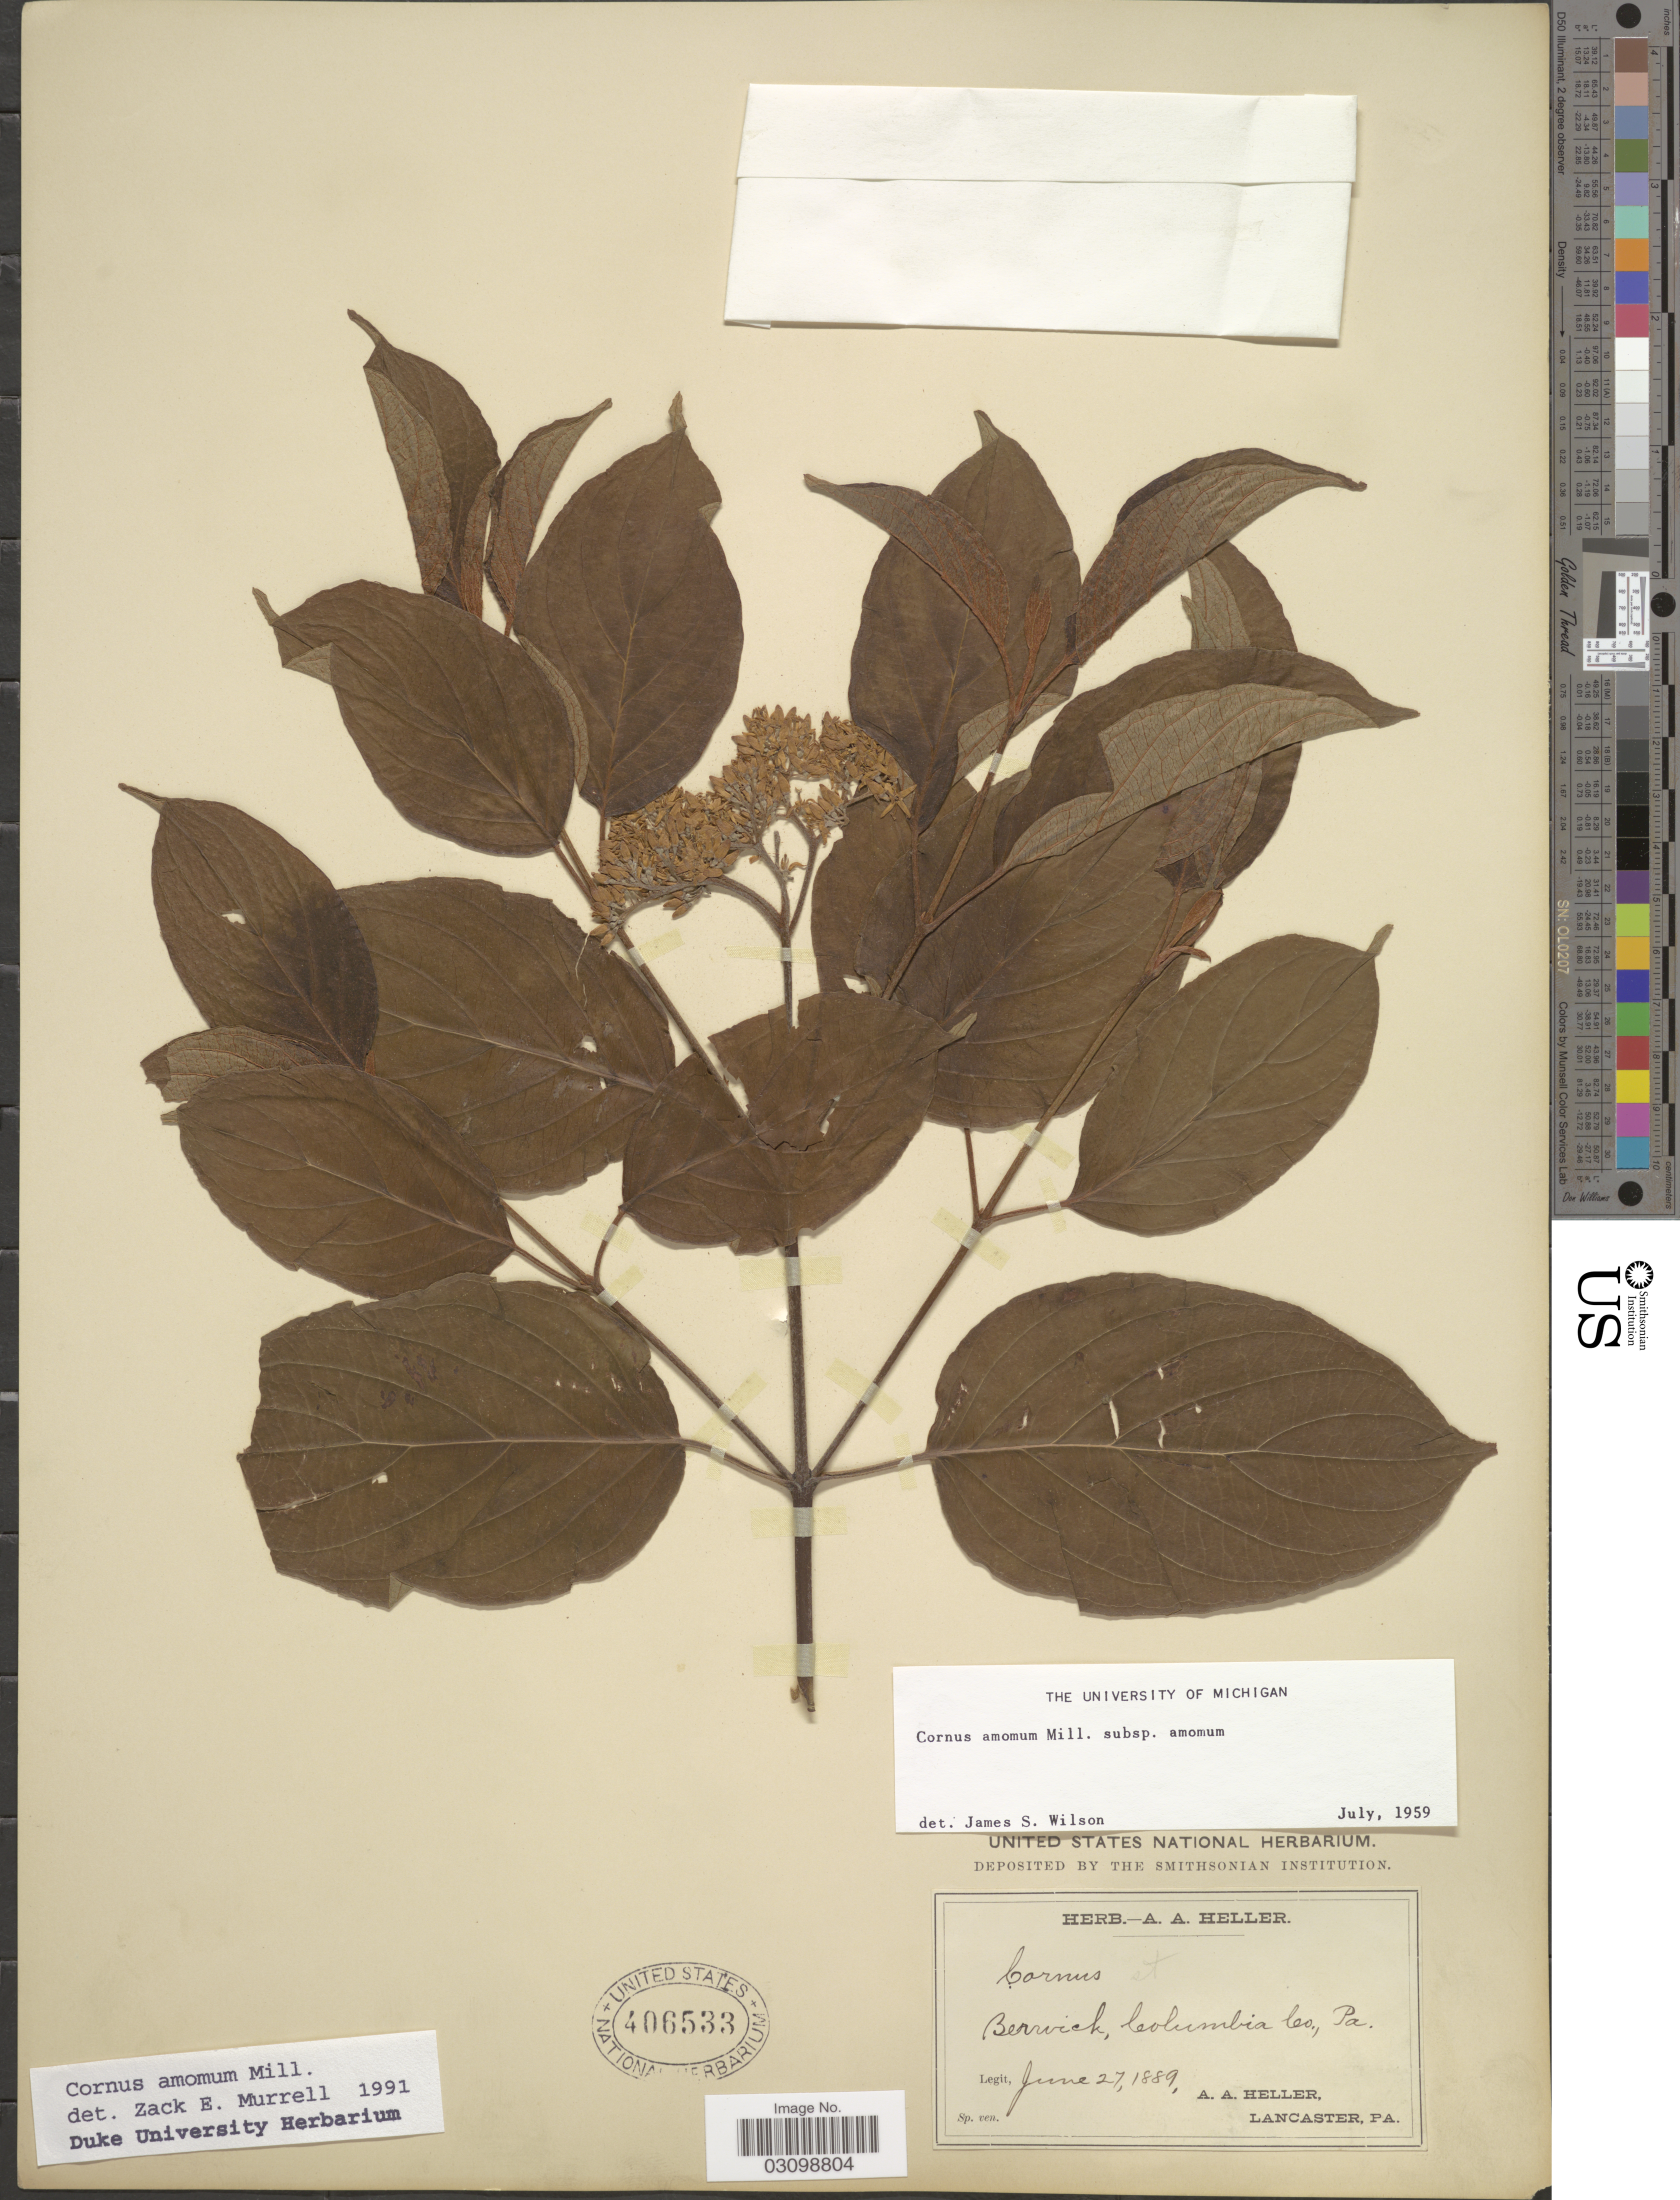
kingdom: Plantae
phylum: Tracheophyta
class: Magnoliopsida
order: Cornales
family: Cornaceae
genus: Cornus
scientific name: Cornus amomum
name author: Mill.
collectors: A. A. Heller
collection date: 1889-06-27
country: United States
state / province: Pennsylvania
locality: Berwick, Columbia Co., Pa.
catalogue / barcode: US 406533